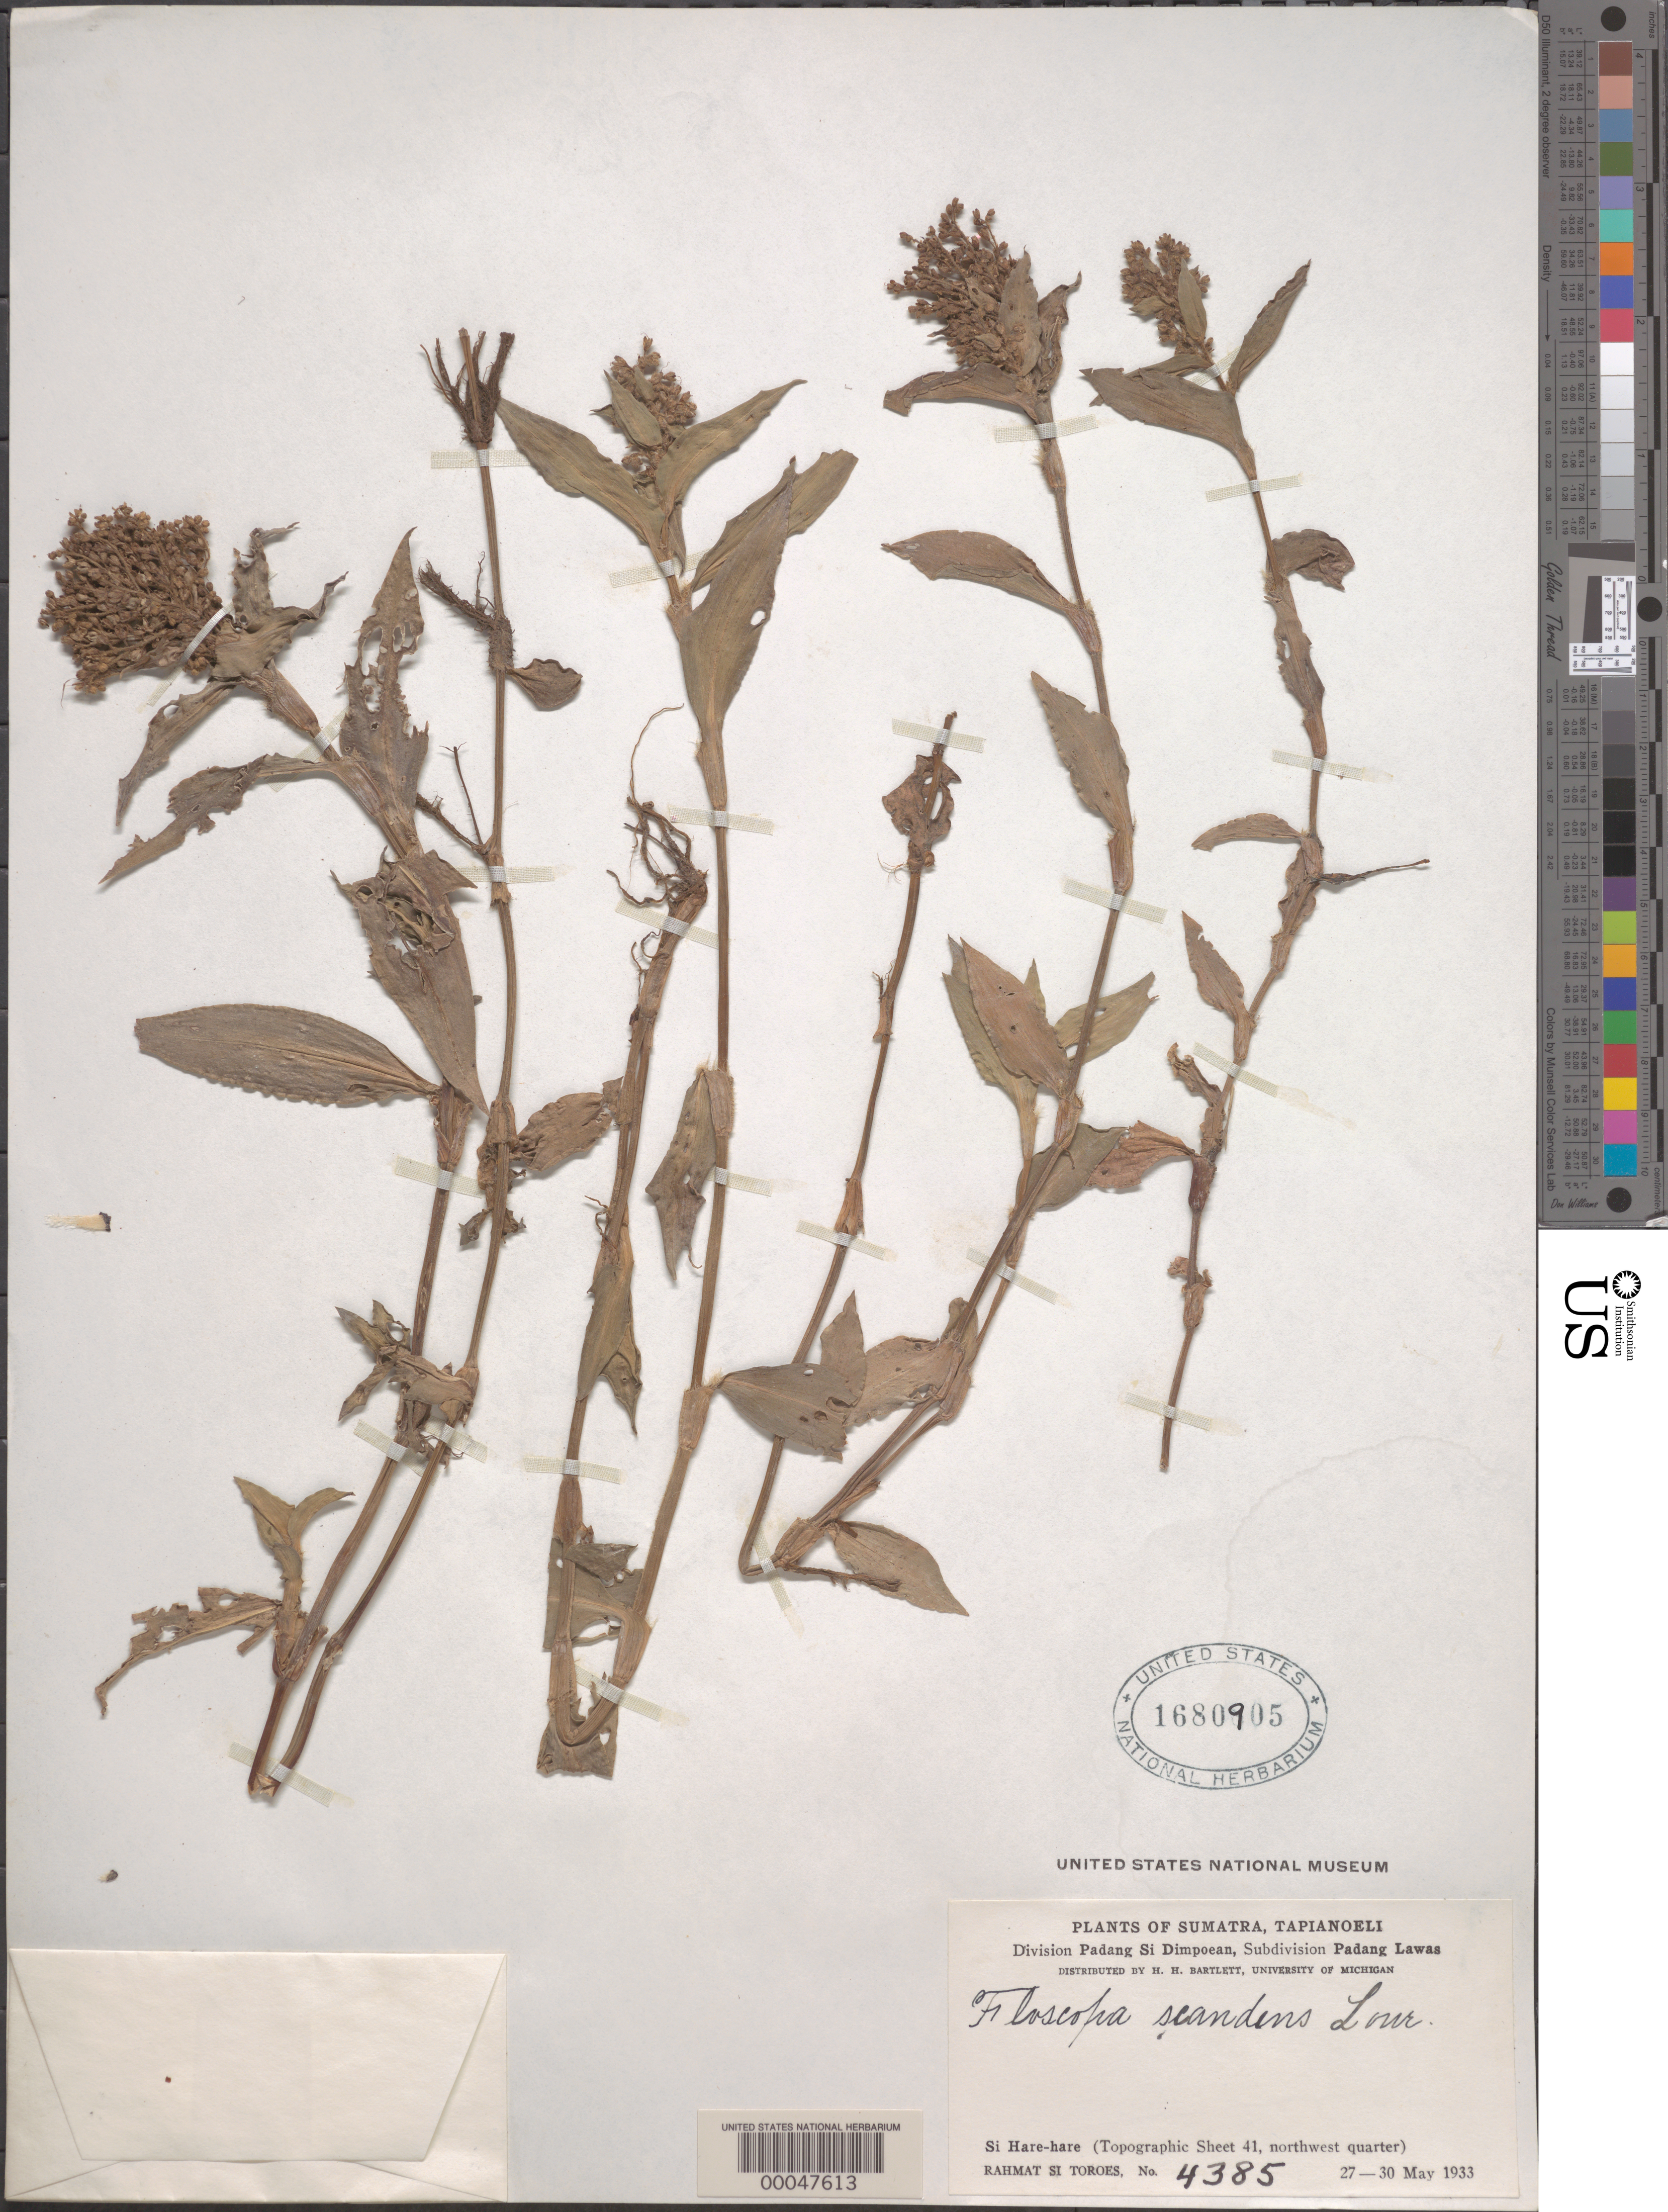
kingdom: Plantae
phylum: Tracheophyta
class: Liliopsida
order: Commelinales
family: Commelinaceae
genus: Floscopa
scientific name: Floscopa scandens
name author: Lour.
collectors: Rahmat Si Boeea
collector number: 4385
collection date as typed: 27 May 1933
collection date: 1933-05-27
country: Indonesia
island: Sumatra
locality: Padang si dimpoean, padang lawas, si hare-hare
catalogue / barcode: US 1680905